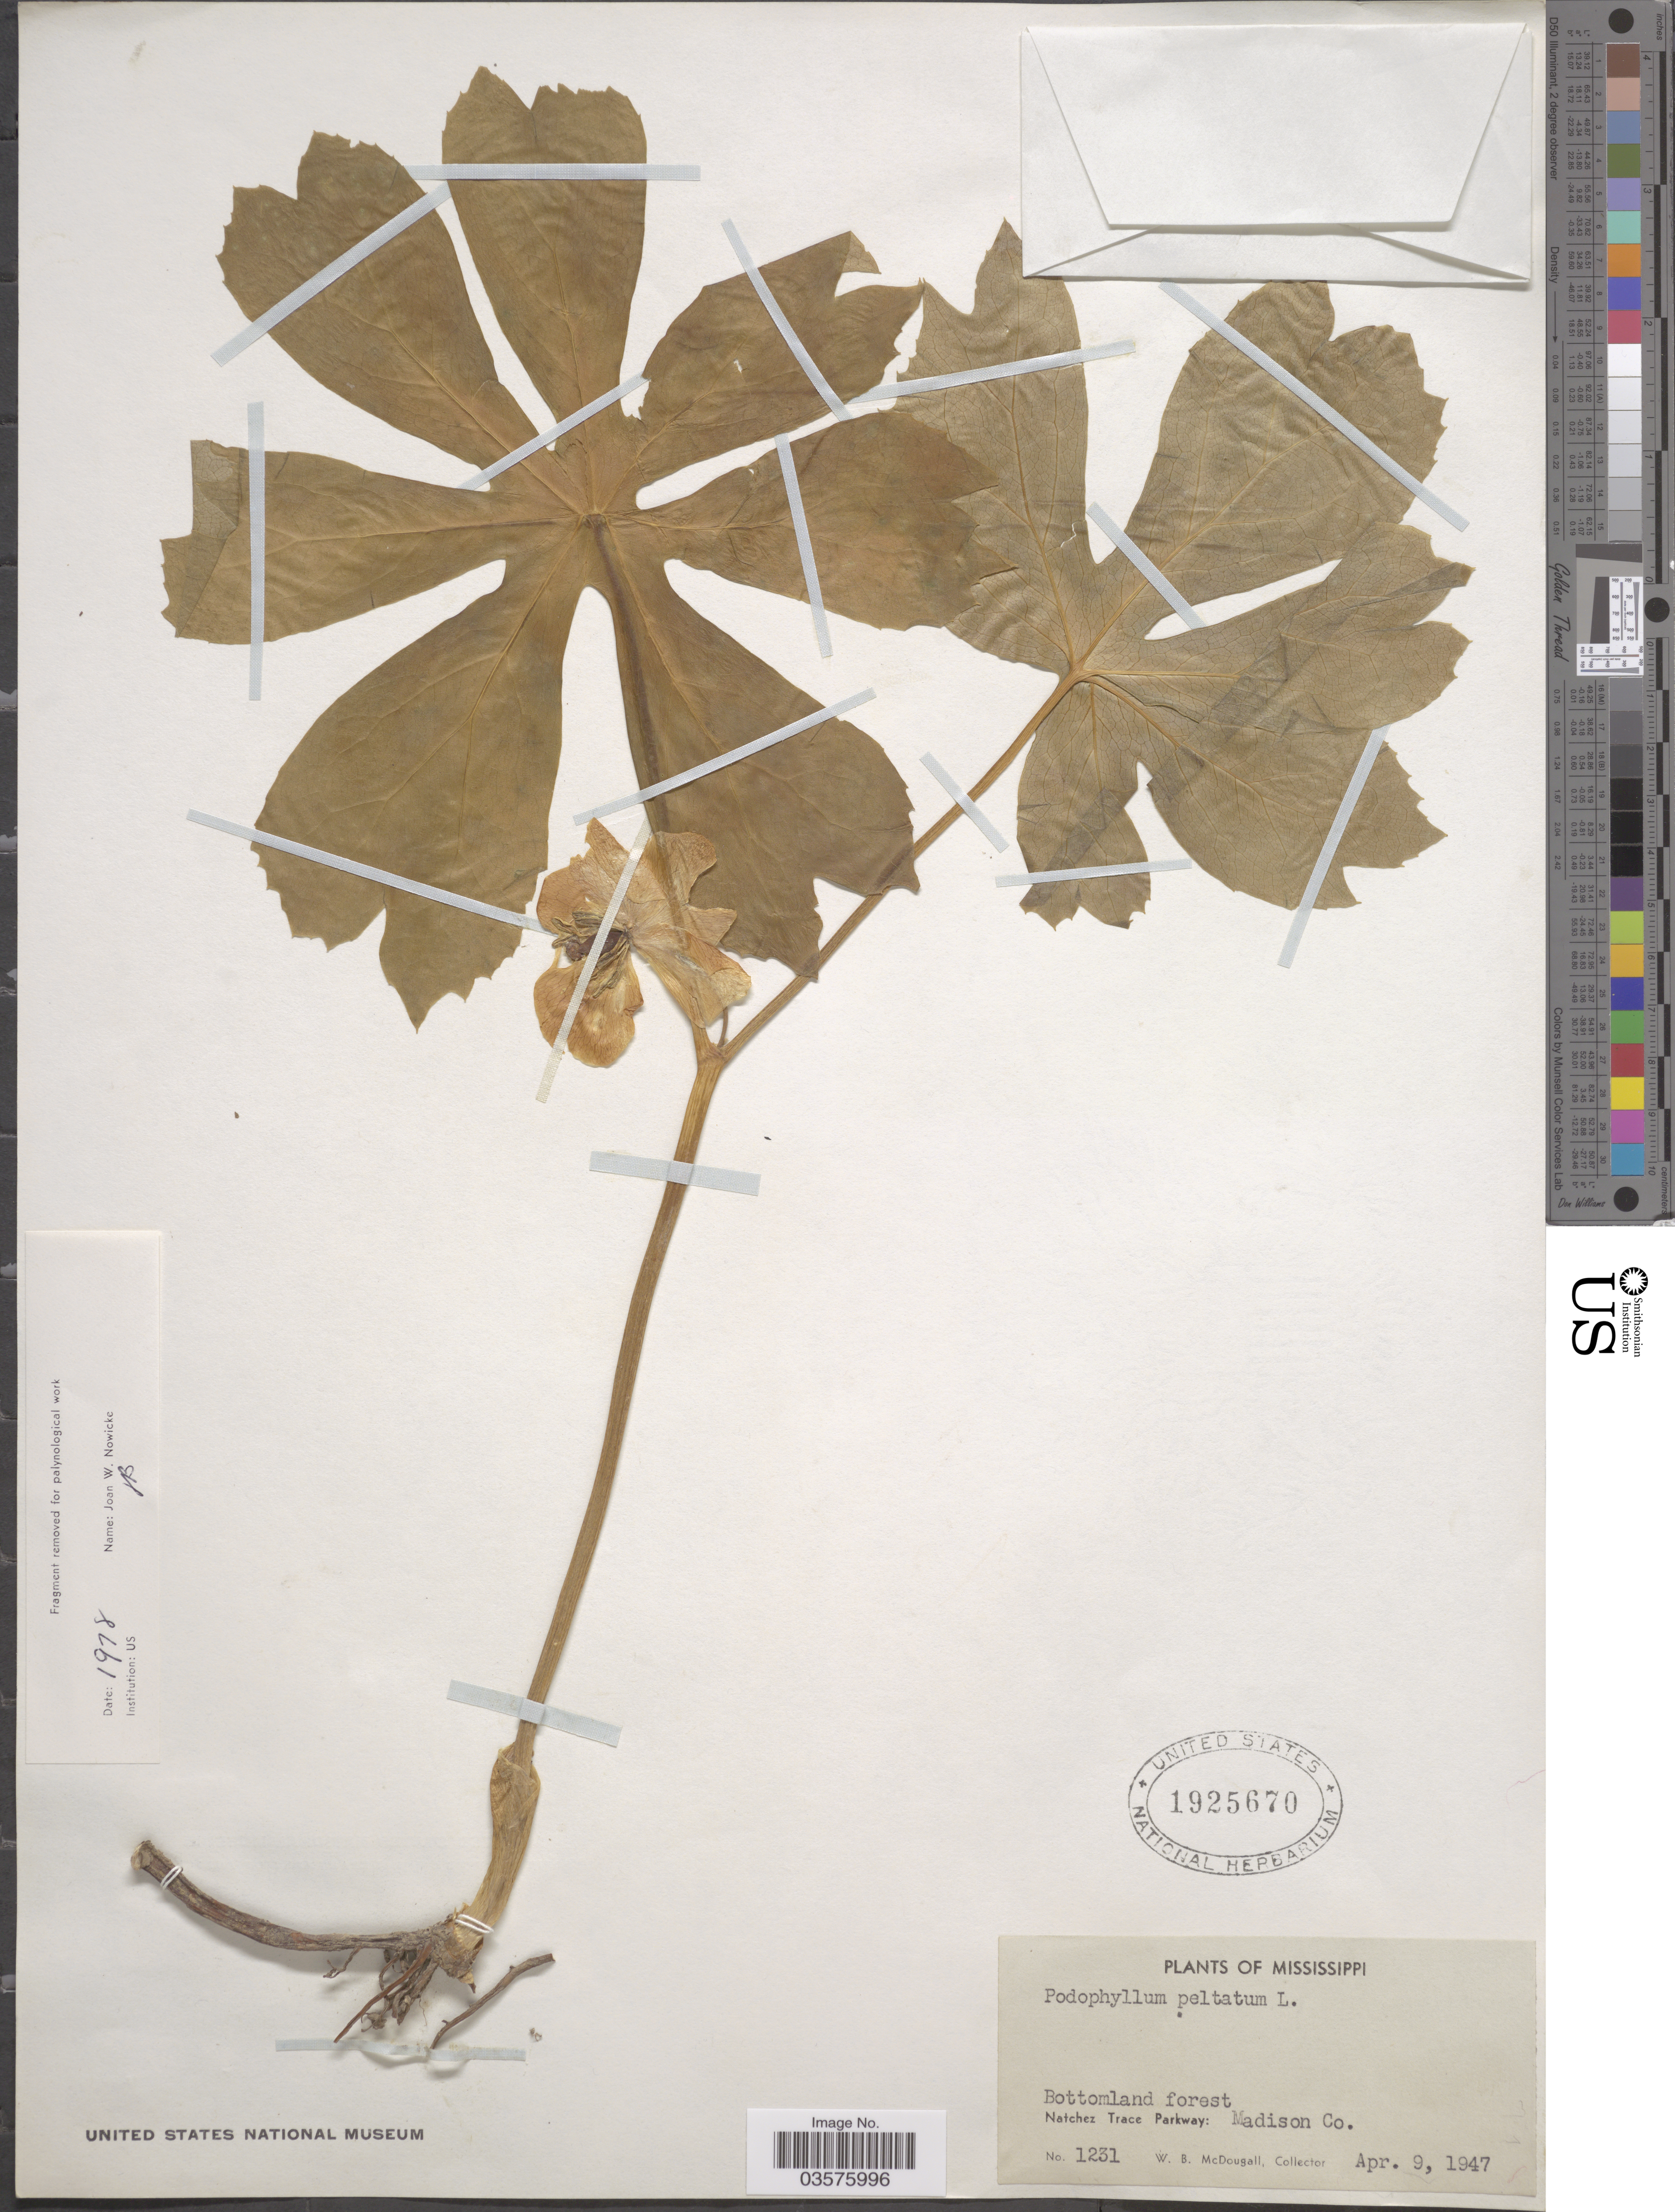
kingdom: Plantae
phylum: Tracheophyta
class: Magnoliopsida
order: Ranunculales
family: Berberidaceae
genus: Podophyllum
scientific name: Podophyllum peltatum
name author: L.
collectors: W. B. McDougall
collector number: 1231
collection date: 1947-04-09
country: United States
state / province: Mississippi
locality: Bottomland forest. Natchez Trace Parkway: Madison Co.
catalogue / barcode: US 1925670